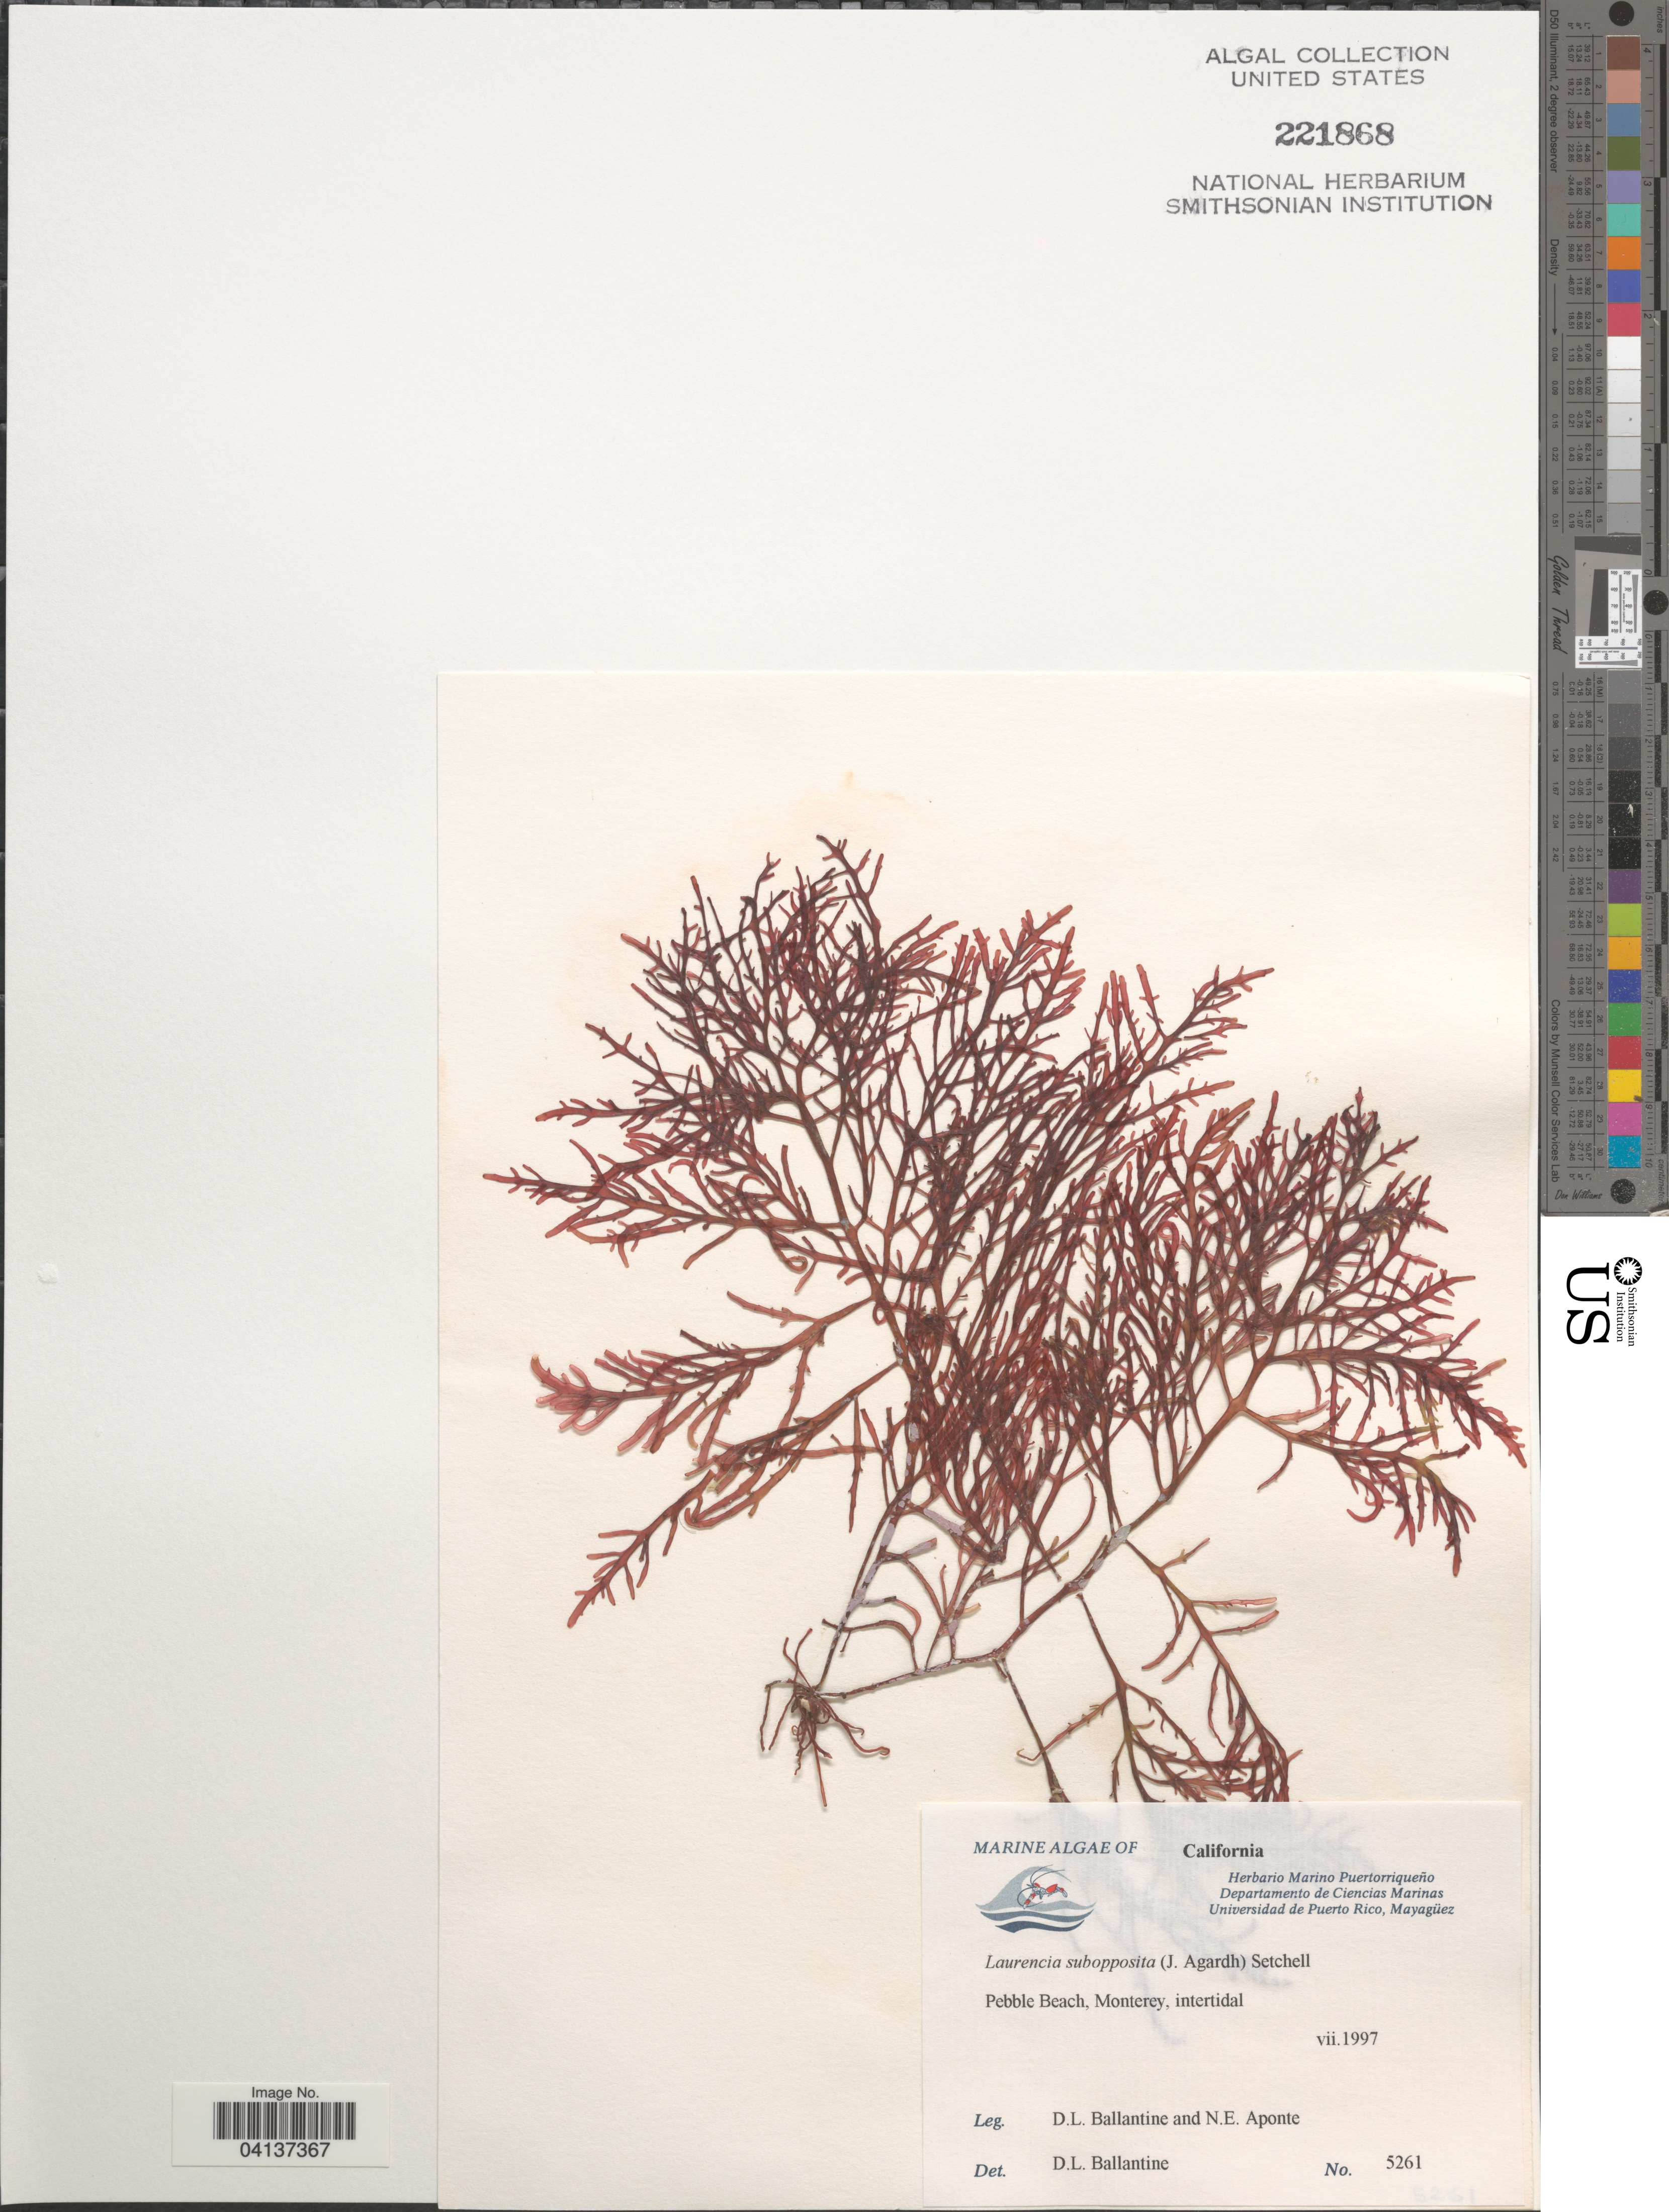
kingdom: Plantae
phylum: Rhodophyta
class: Florideophyceae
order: Ceramiales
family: Rhodomelaceae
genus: Laurencia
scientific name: Laurencia subopposita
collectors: D.L. Ballantine & N. E. Aponte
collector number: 5261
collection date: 1997-07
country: United States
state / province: California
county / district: Monterey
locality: Pebble Beach, Monterey.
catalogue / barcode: US 221868